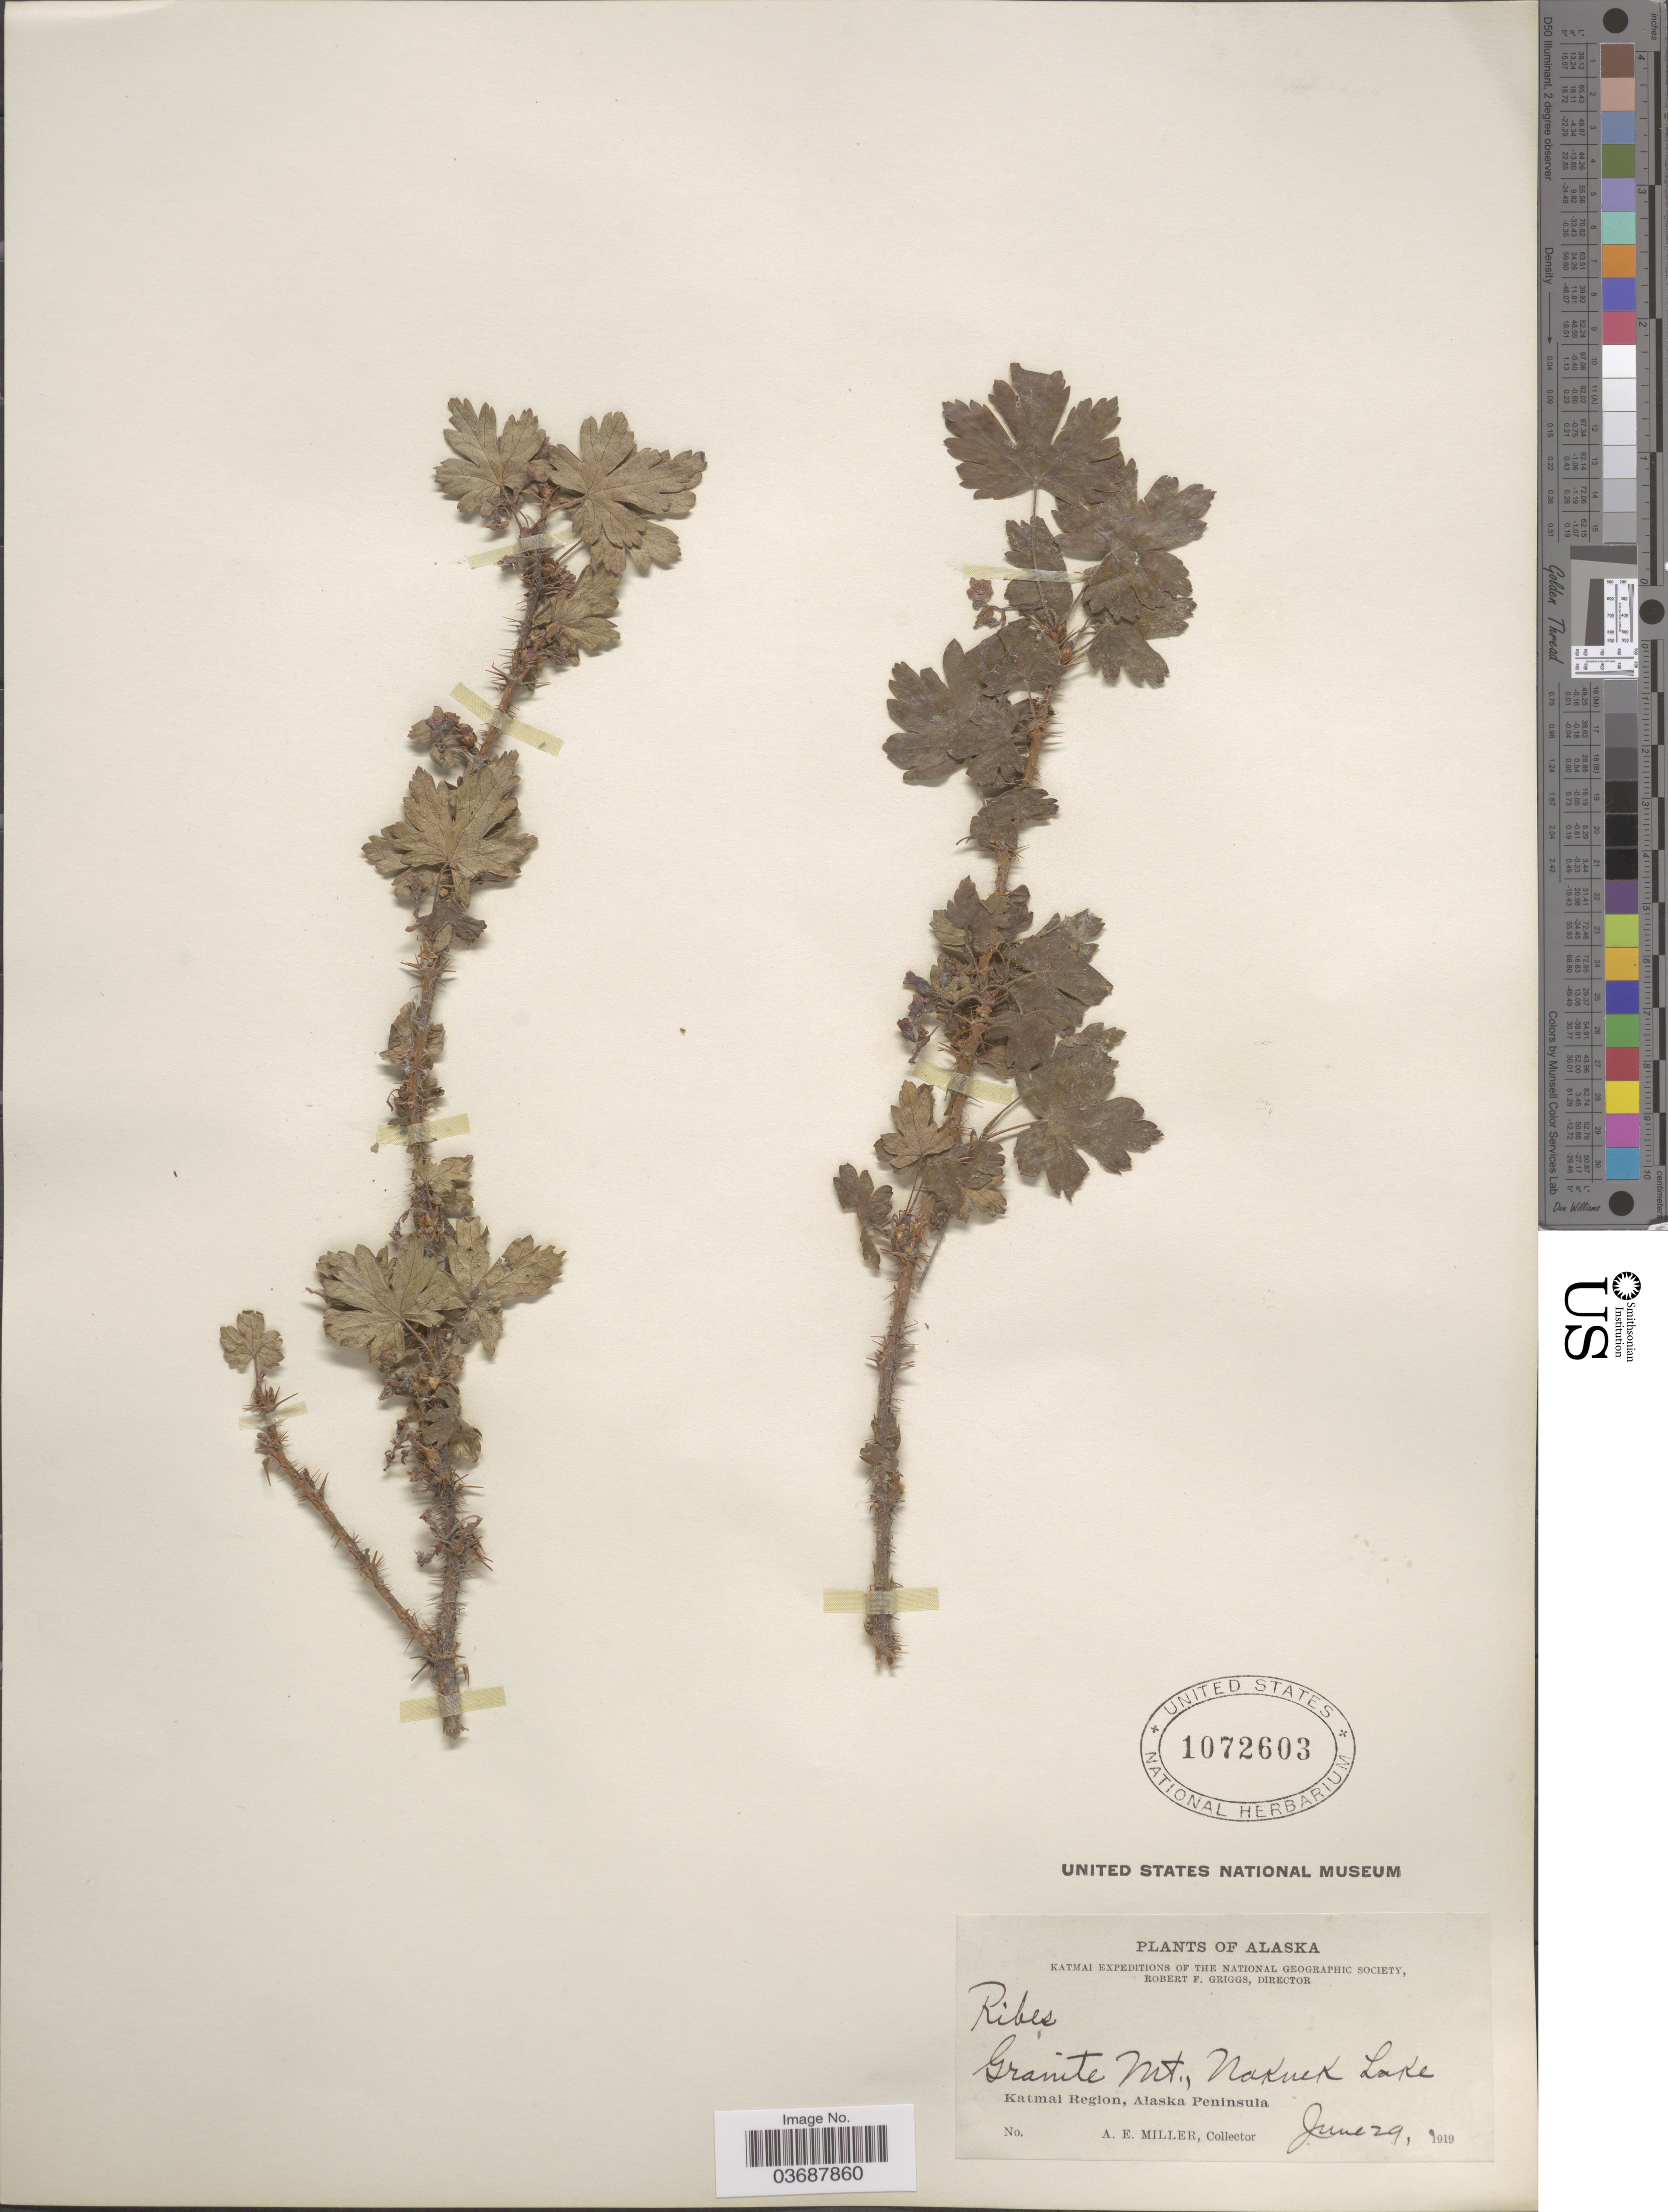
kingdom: Plantae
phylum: Tracheophyta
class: Magnoliopsida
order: Saxifragales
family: Grossulariaceae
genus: Ribes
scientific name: Ribes lacustre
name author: (Pers.) Poir.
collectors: A. E. Miller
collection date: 1919-06-29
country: United States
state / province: Alaska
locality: Granite Mt., Naknek Lake. Katmal Region, Alaska Peninsula.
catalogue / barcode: US 1072603